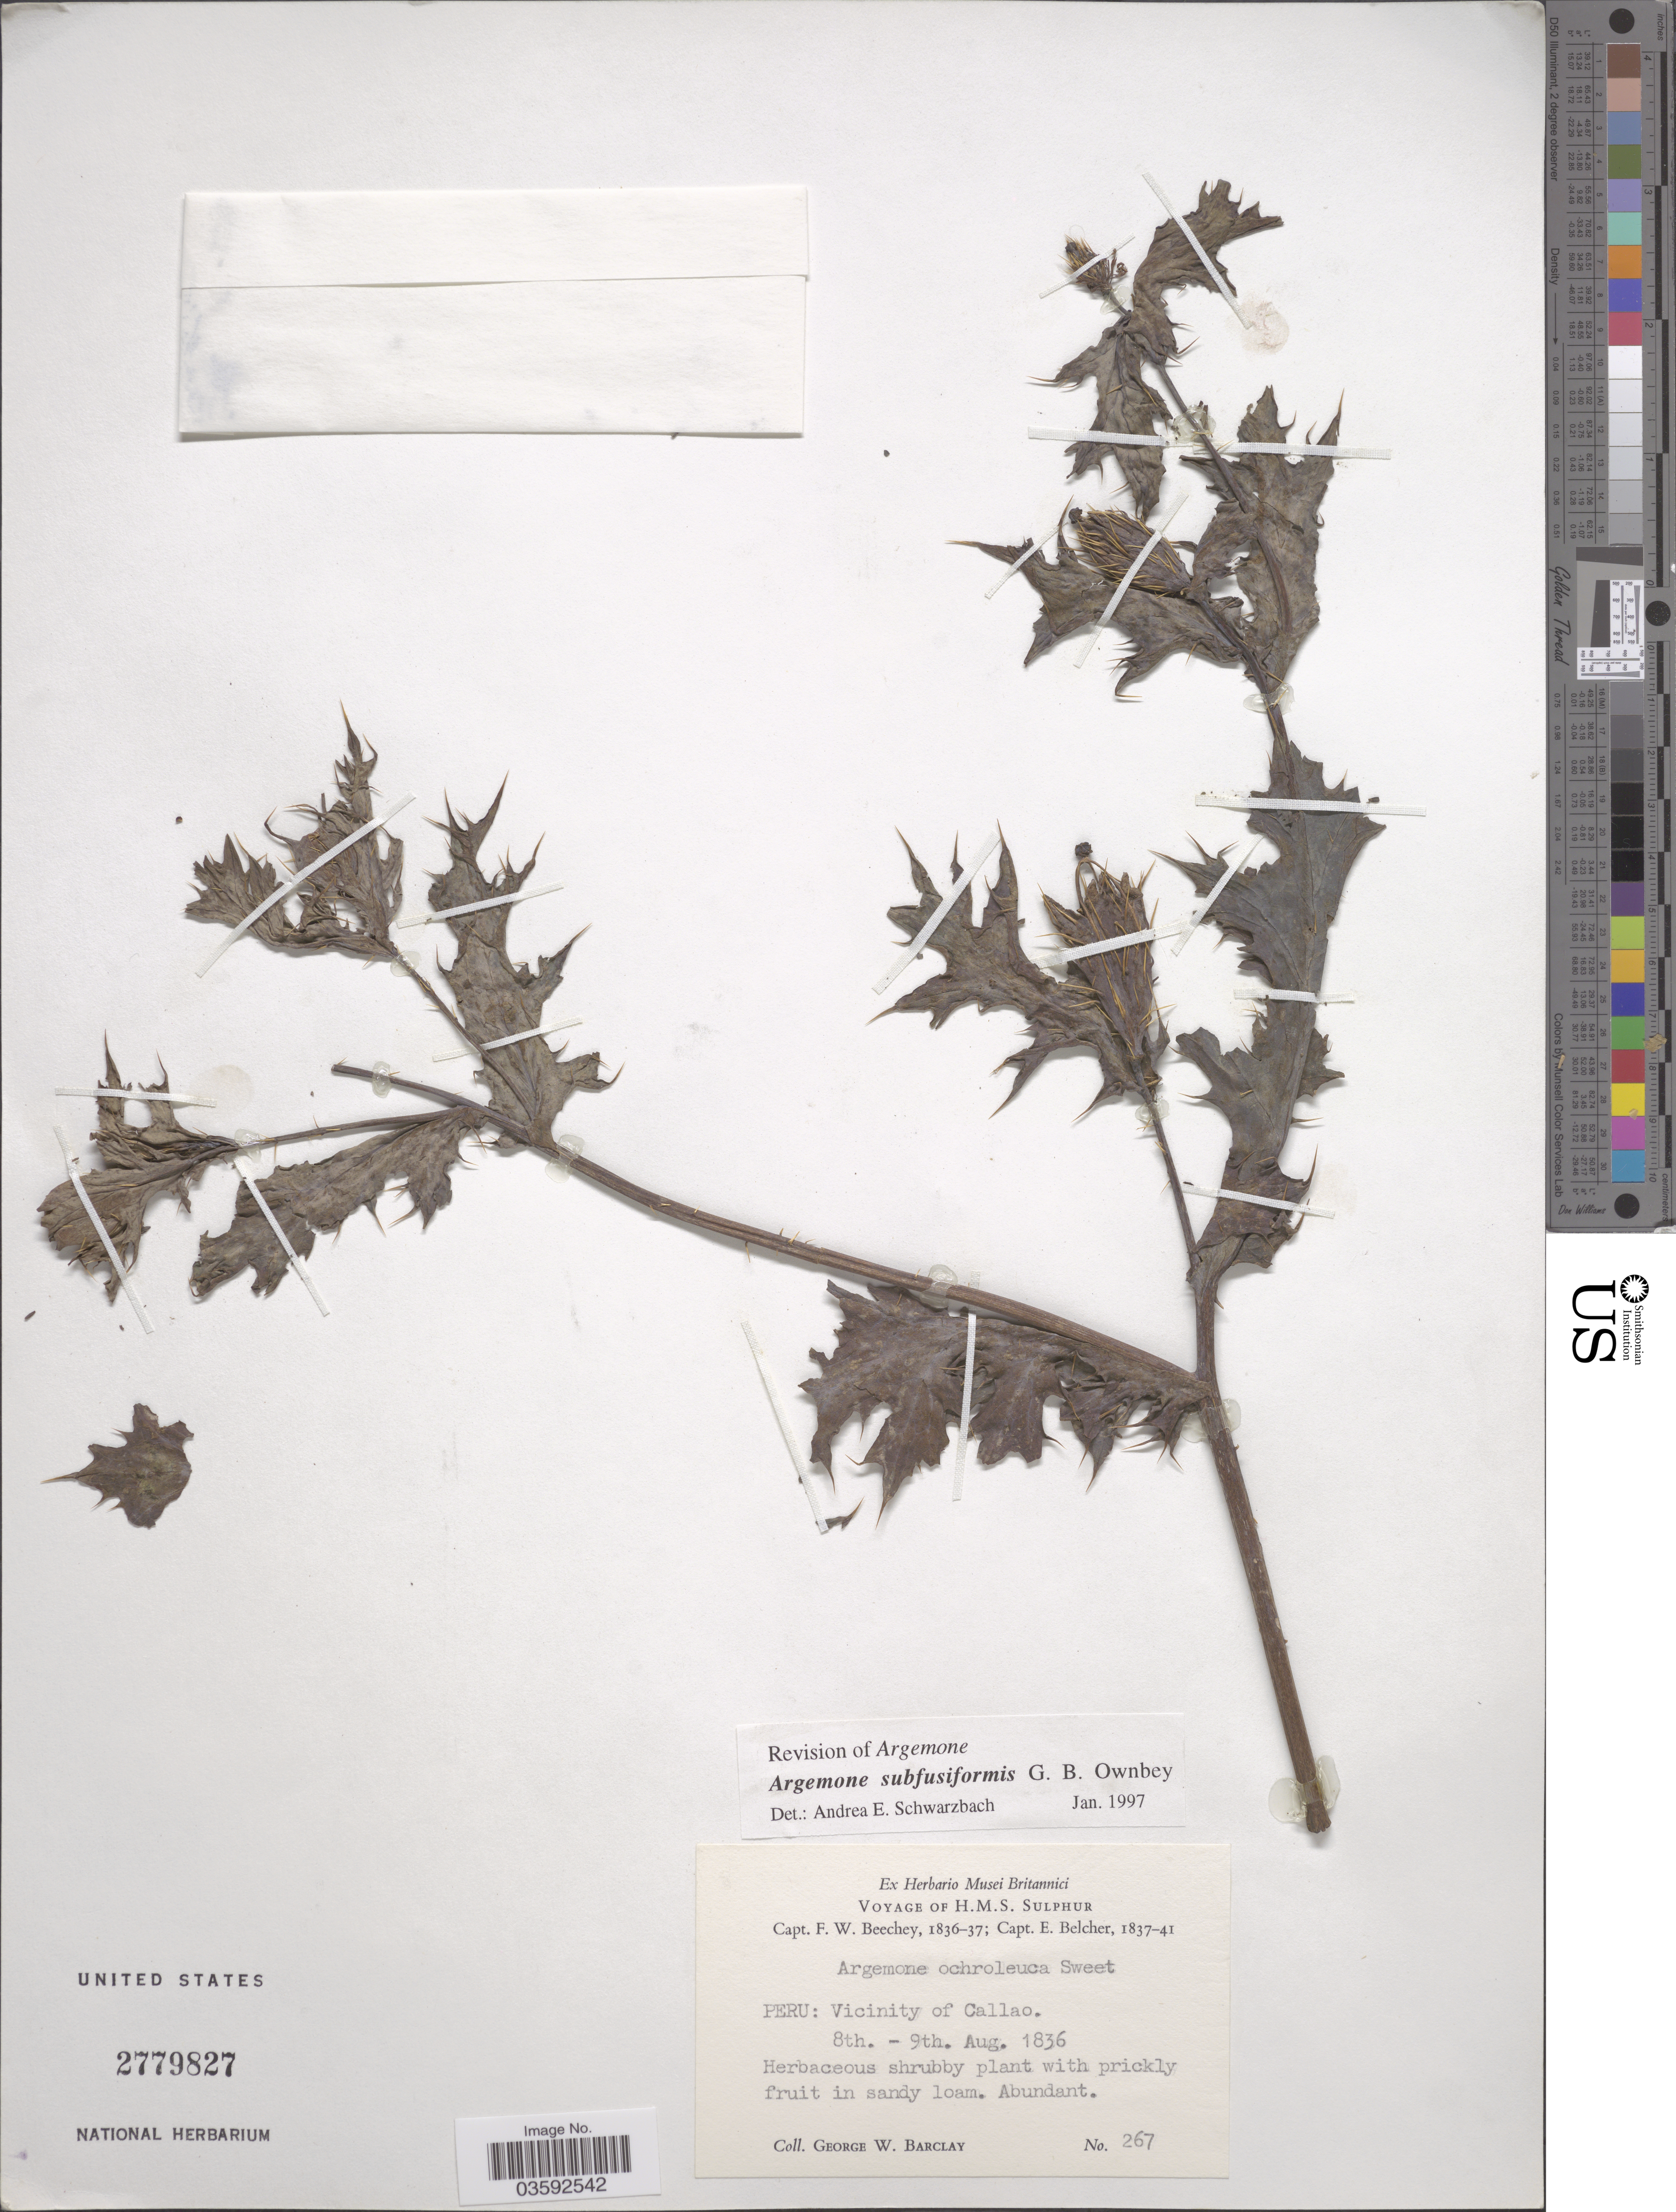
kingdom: Plantae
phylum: Tracheophyta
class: Magnoliopsida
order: Ranunculales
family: Papaveraceae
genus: Argemone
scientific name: Argemone subfusiformis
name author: G.B. Ownbey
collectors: G. W. Barclay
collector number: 267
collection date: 1836-08-08/1836-08-09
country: Peru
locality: Vicinity of Callao.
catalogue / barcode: US 2779827